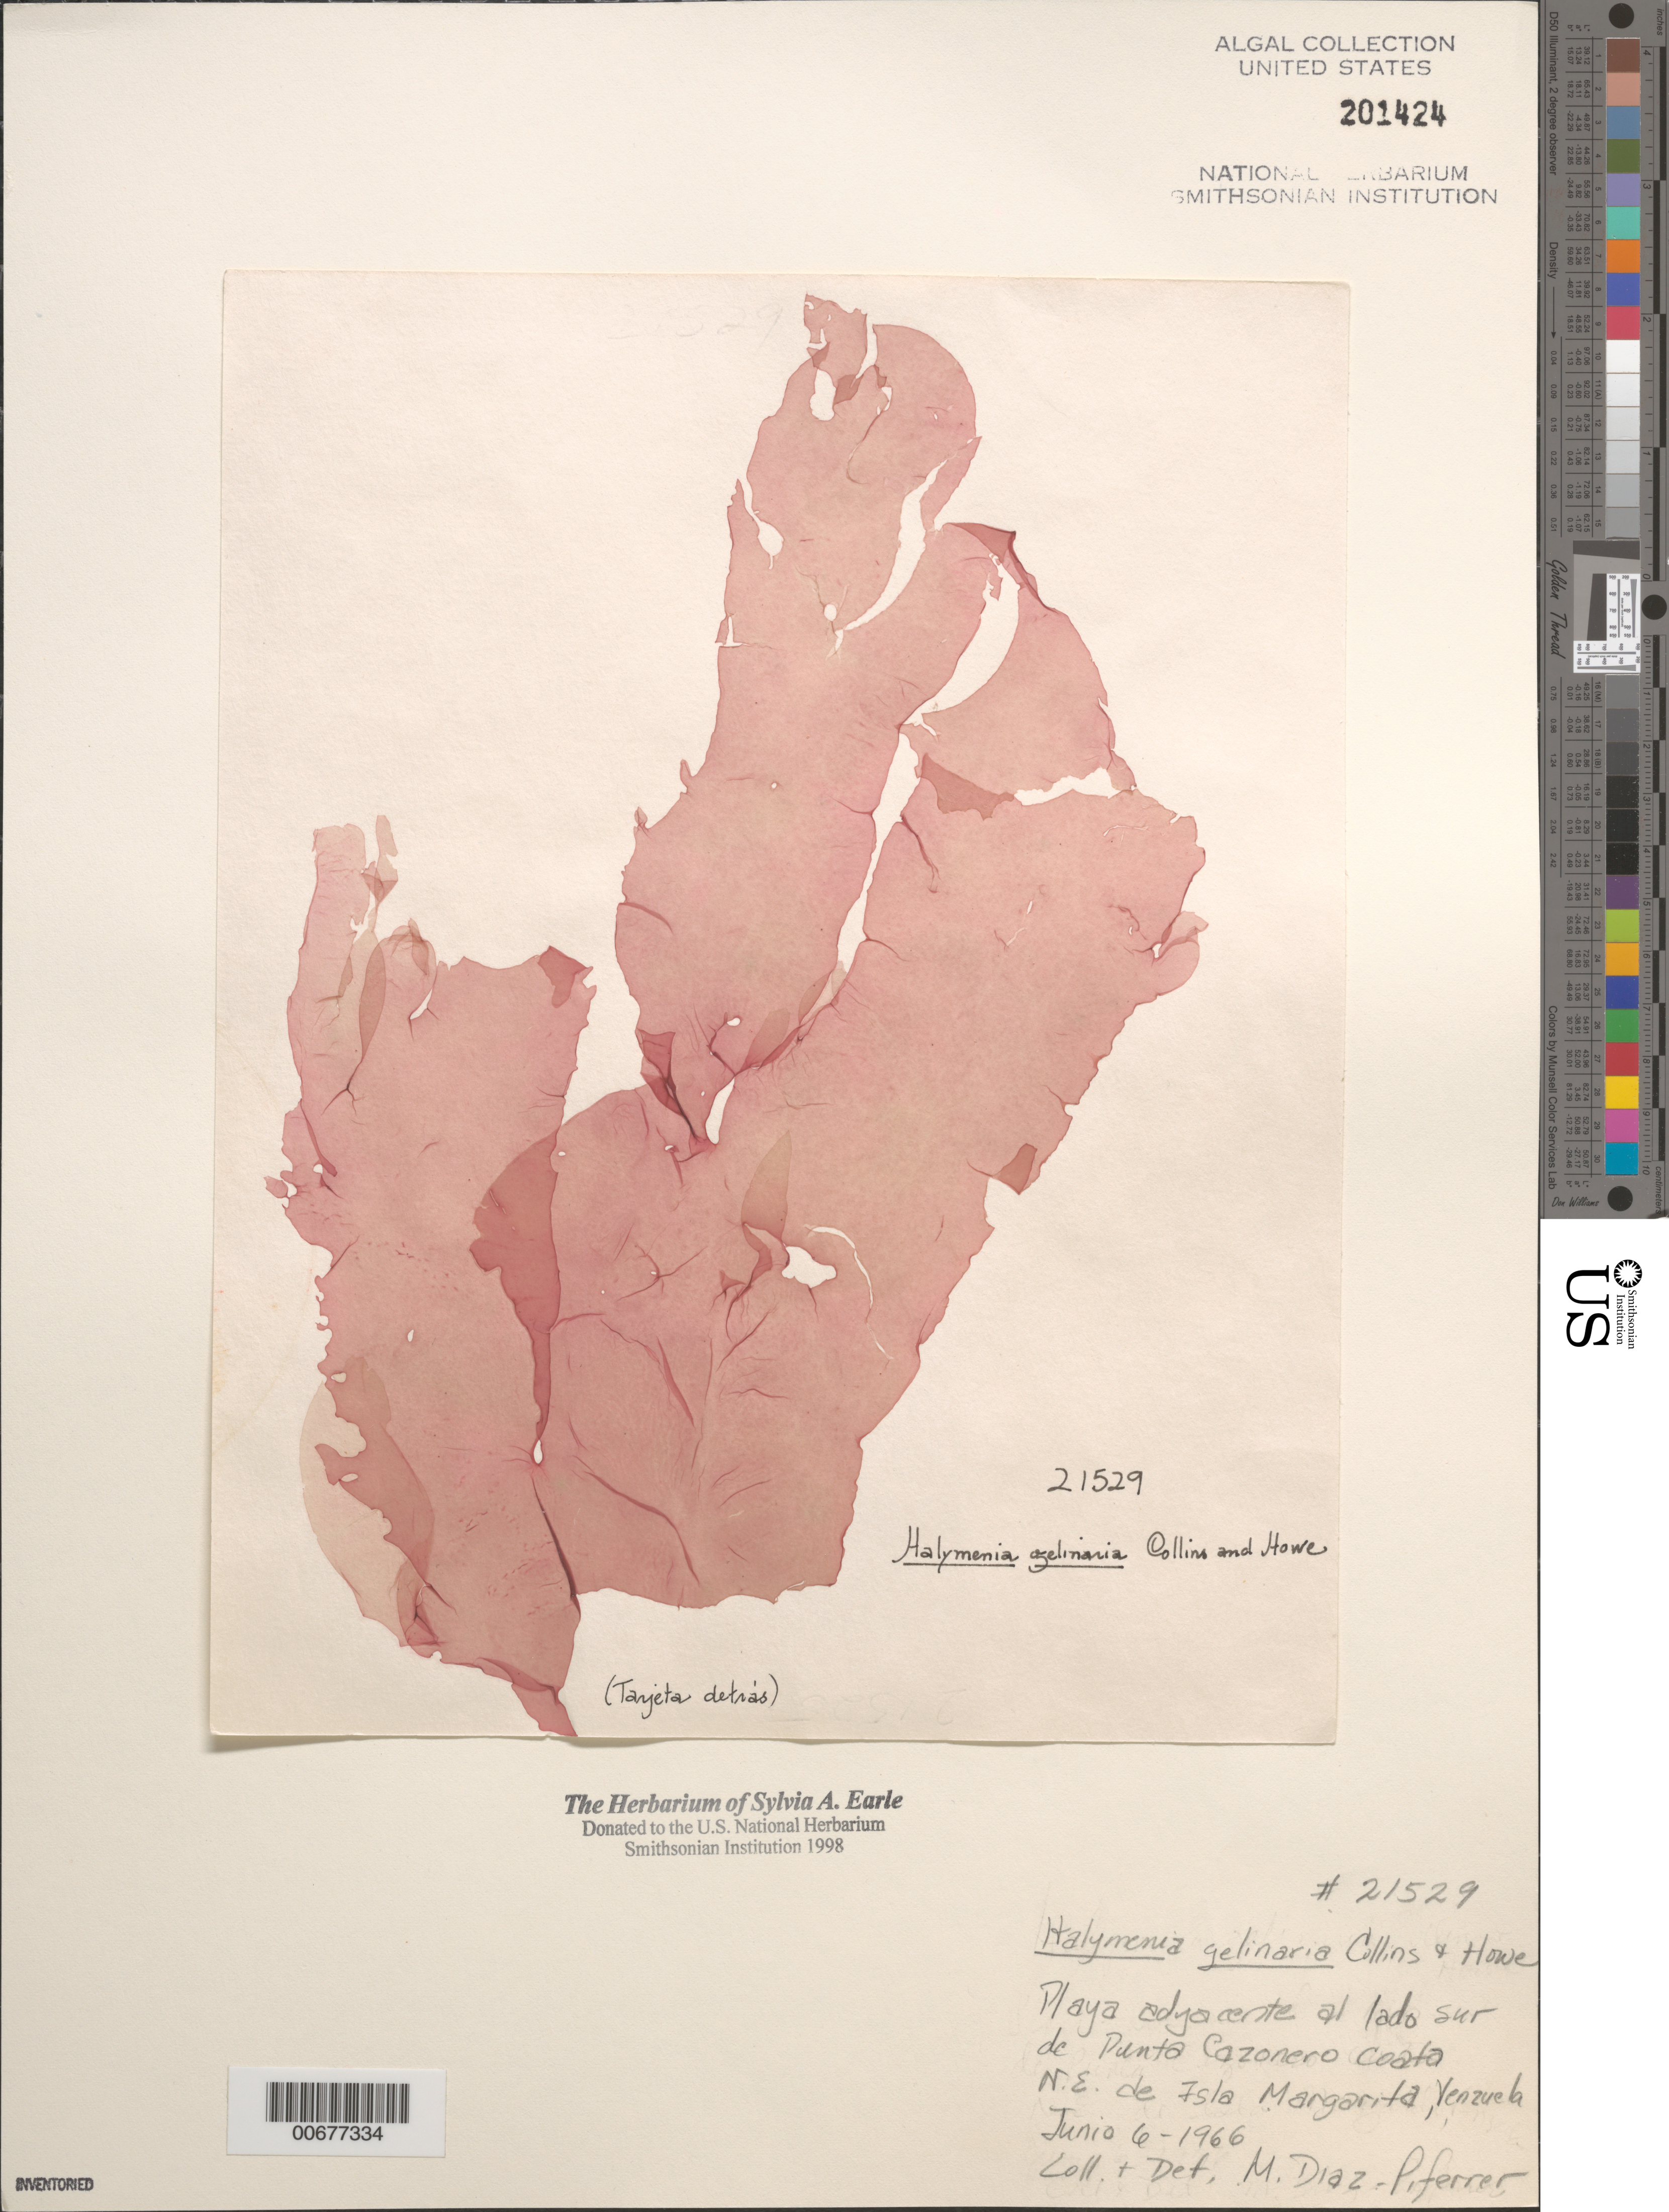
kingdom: Plantae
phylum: Rhodophyta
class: Florideophyceae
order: Halymeniales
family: Halymeniaceae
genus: Halymenia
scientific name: Halymenia floridana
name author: J. Agardh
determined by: Algae name updating Project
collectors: M. Diaz-Piferrer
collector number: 21529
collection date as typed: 06 Jun 1966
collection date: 1966-06-06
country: Venezuela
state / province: Nueva Esparta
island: Margarita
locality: Near Punta Cazonero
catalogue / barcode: US 201424